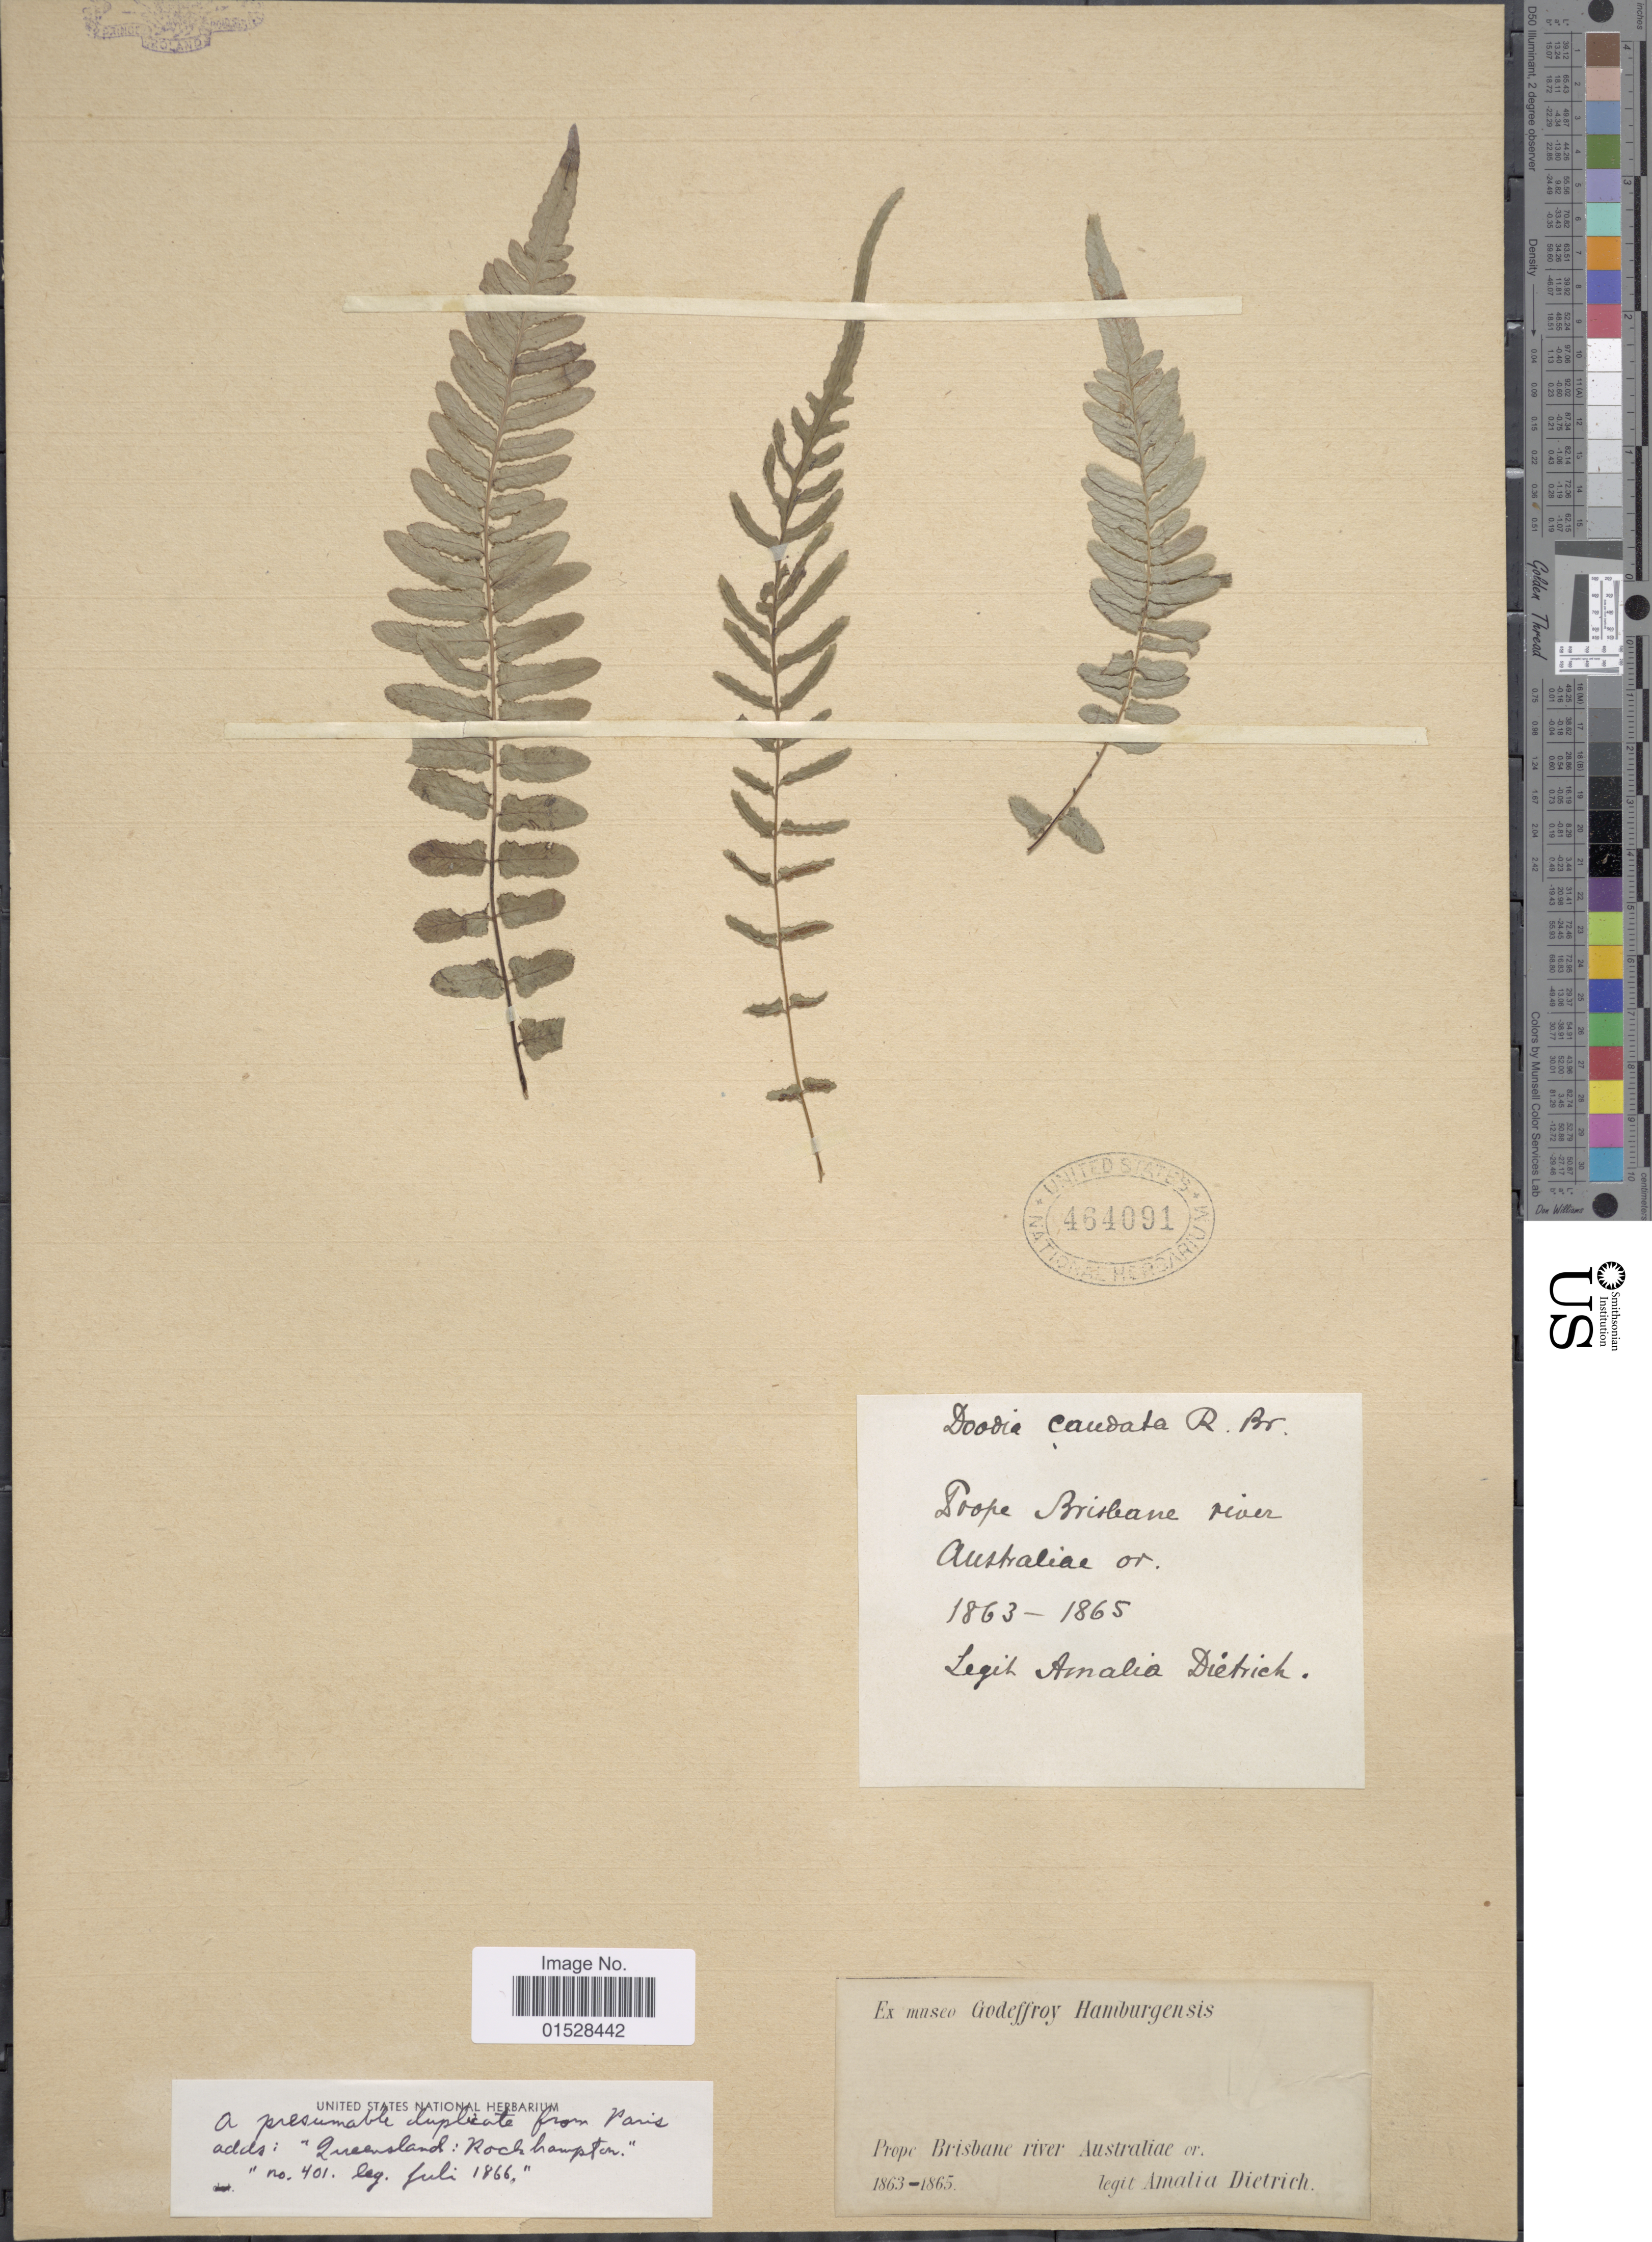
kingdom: Plantae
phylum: Tracheophyta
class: Polypodiopsida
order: Polypodiales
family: Blechnaceae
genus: Blechnum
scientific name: Blechnum spinulosum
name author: Poir.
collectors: A. Dietrich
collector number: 401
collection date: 1866-07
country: Australia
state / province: Queensland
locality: Rockhampton, prope Brisbane river, Australia or.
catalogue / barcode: US 464091